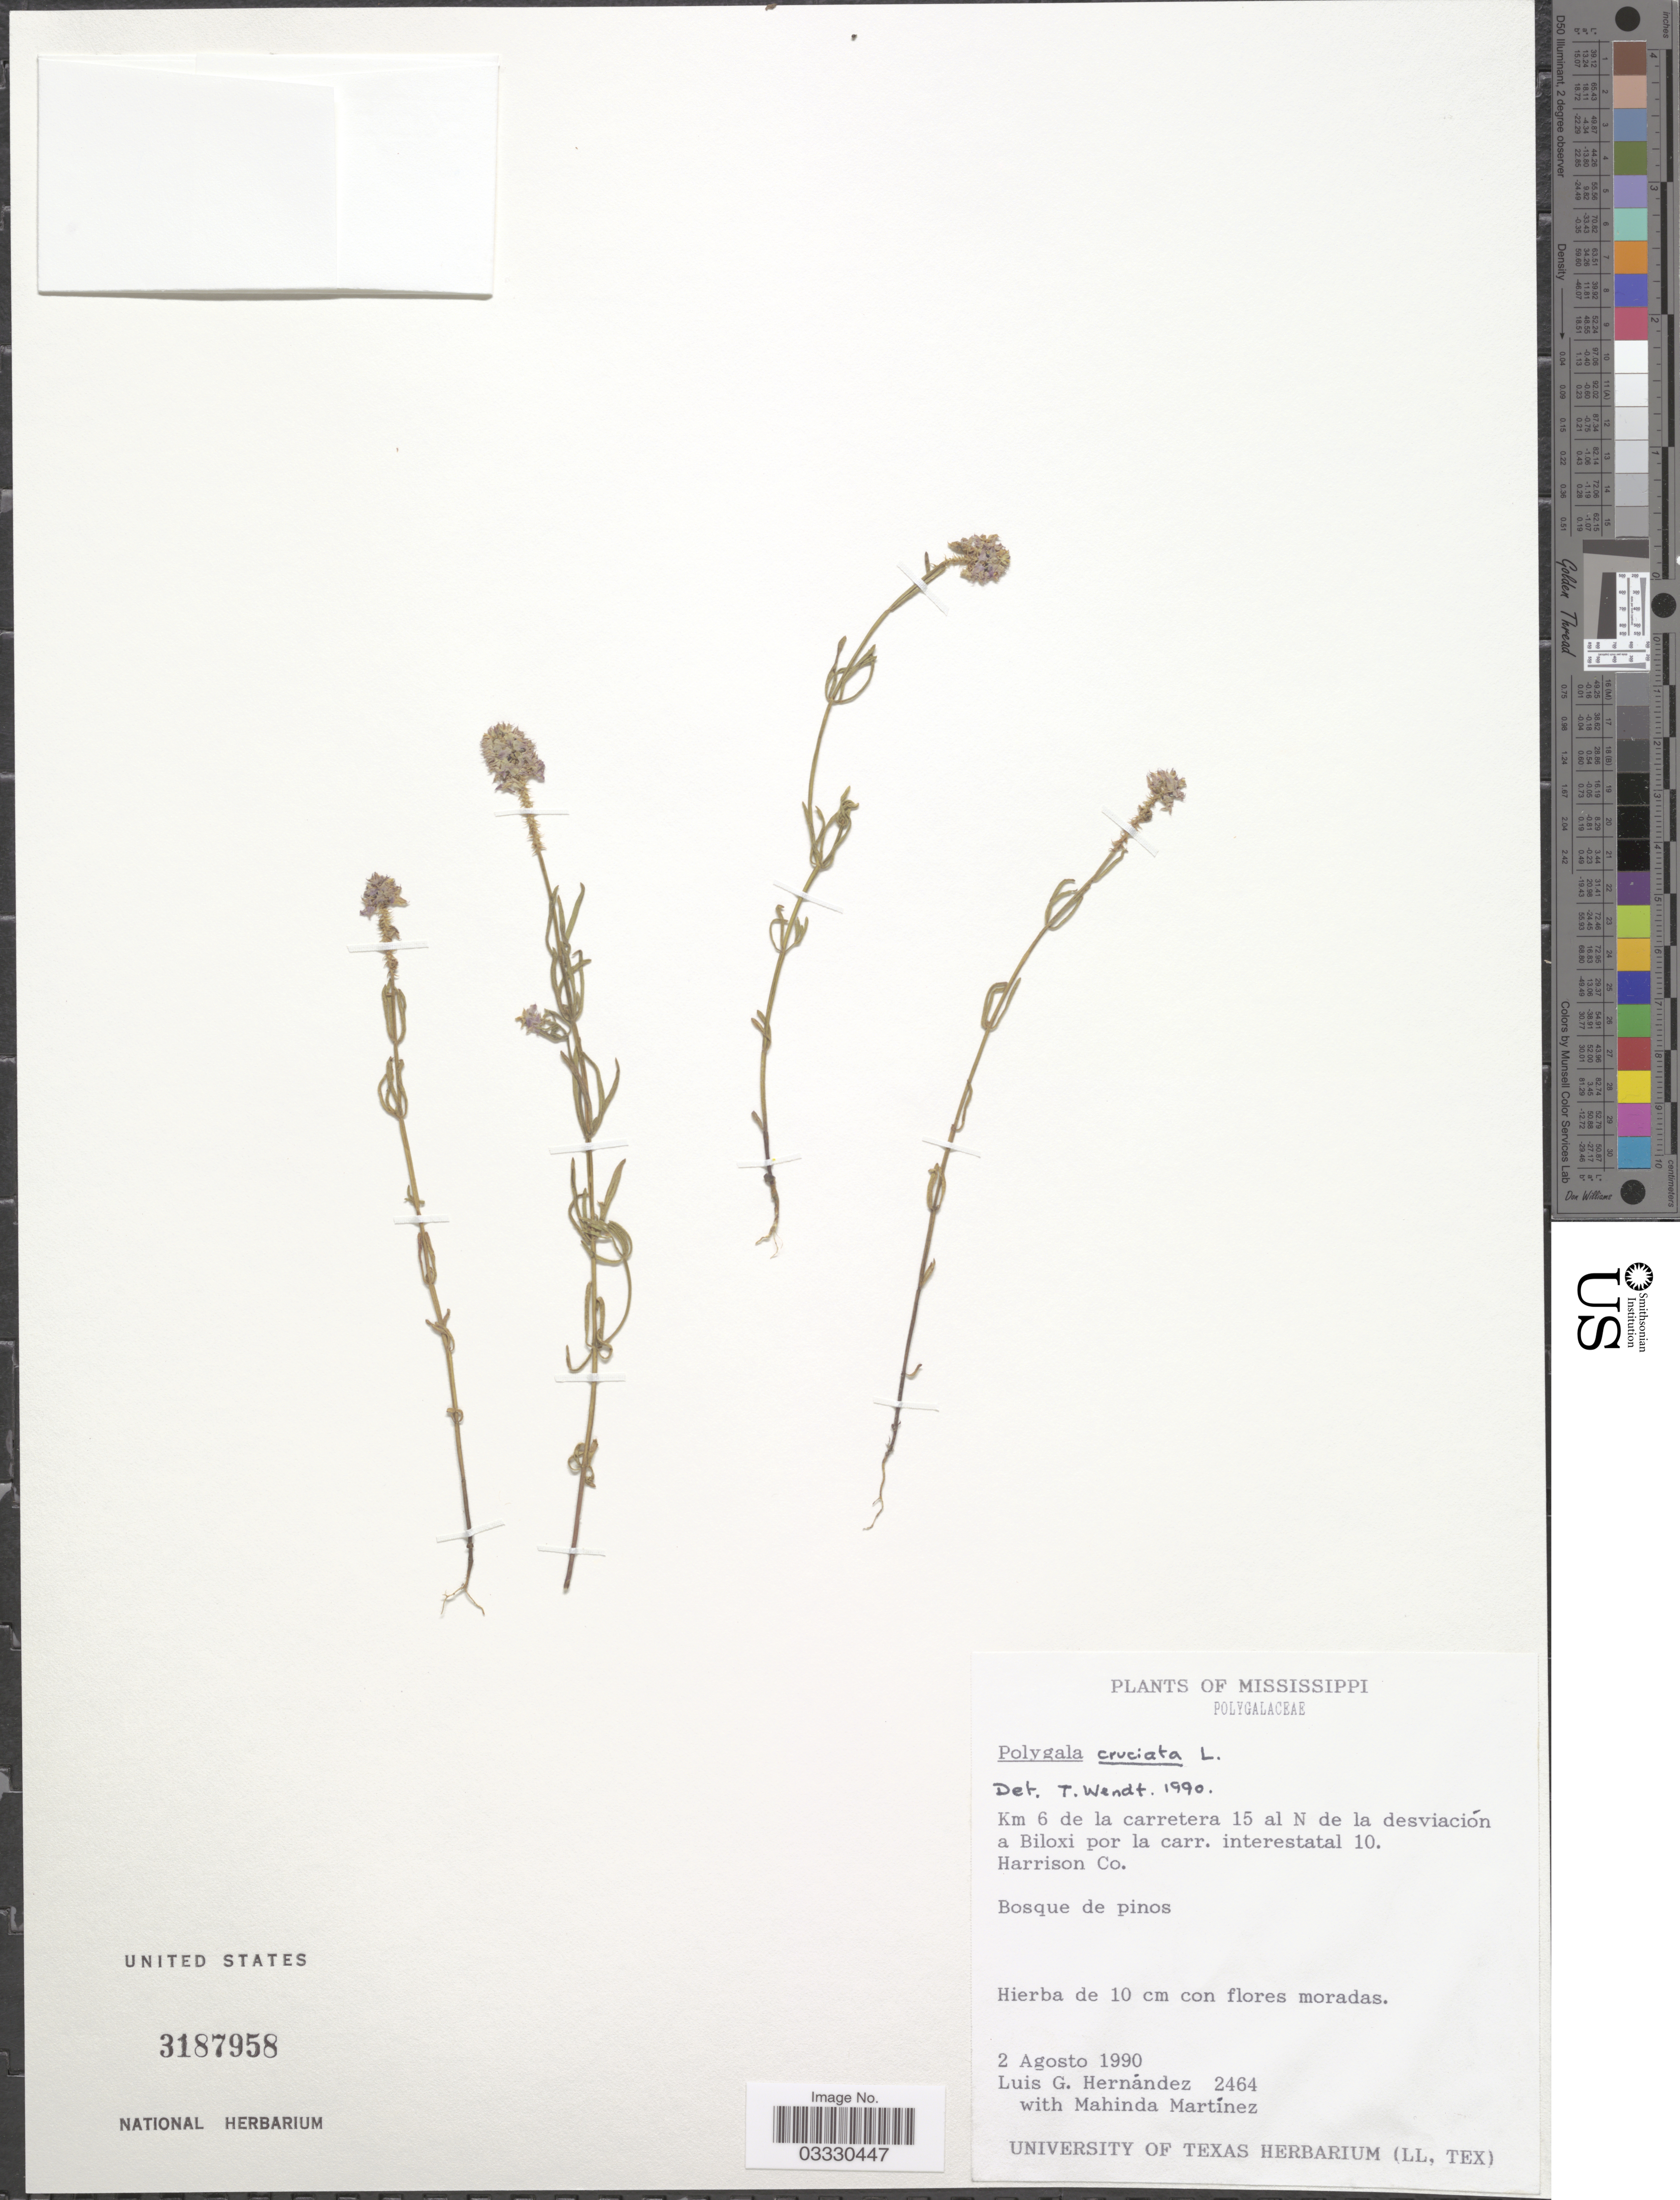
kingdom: Plantae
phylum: Tracheophyta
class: Magnoliopsida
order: Fabales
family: Polygalaceae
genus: Polygala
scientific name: Polygala cruciata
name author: L.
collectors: L. Guzmán H. & M. Martinez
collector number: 2464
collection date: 1990-08-02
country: United States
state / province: Mississippi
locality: Km 6 de la carretera 15 al N de la desvación a Biloxi por la carr. interestatal 10. Harrison Co.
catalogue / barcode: US 3187958